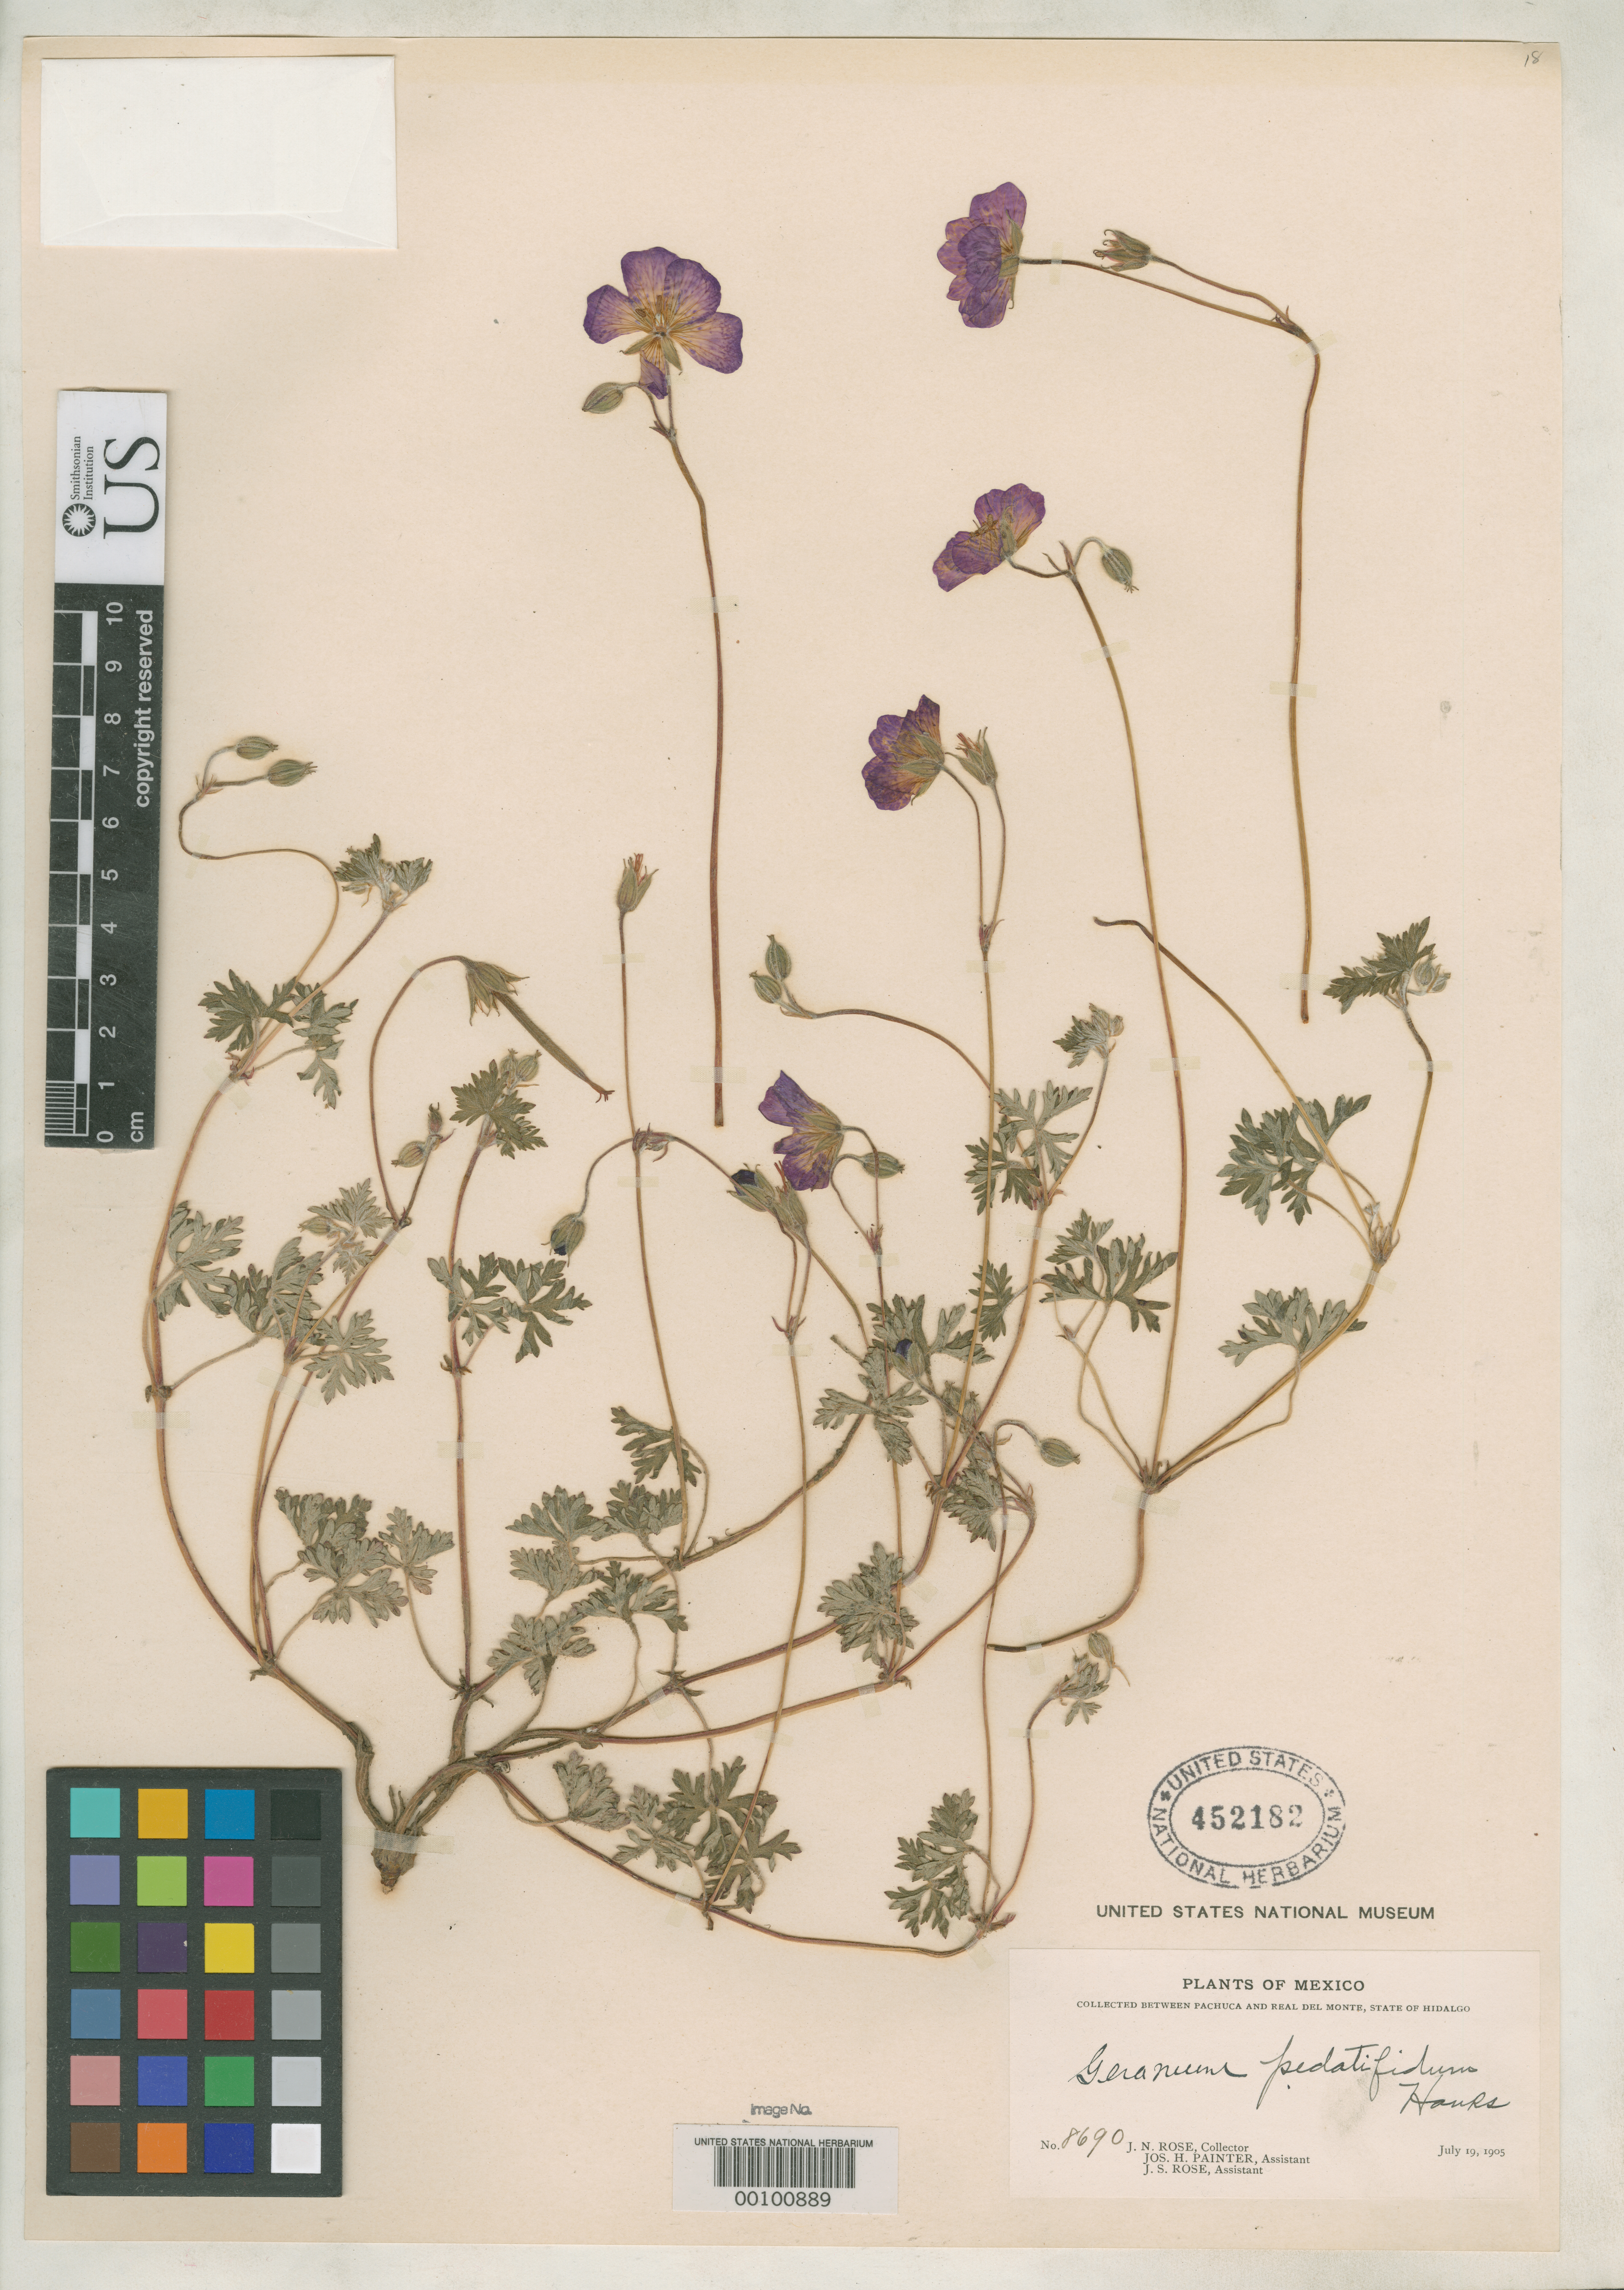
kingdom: Plantae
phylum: Tracheophyta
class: Magnoliopsida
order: Geraniales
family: Geraniaceae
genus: Geranium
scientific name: Geranium pedatifolium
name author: Hanks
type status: Isotype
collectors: J. N. Rose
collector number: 8690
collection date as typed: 19 Jul 1905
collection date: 1905-07-19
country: Mexico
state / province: Hidalgo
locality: Near Real del Monte.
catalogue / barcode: US 452182